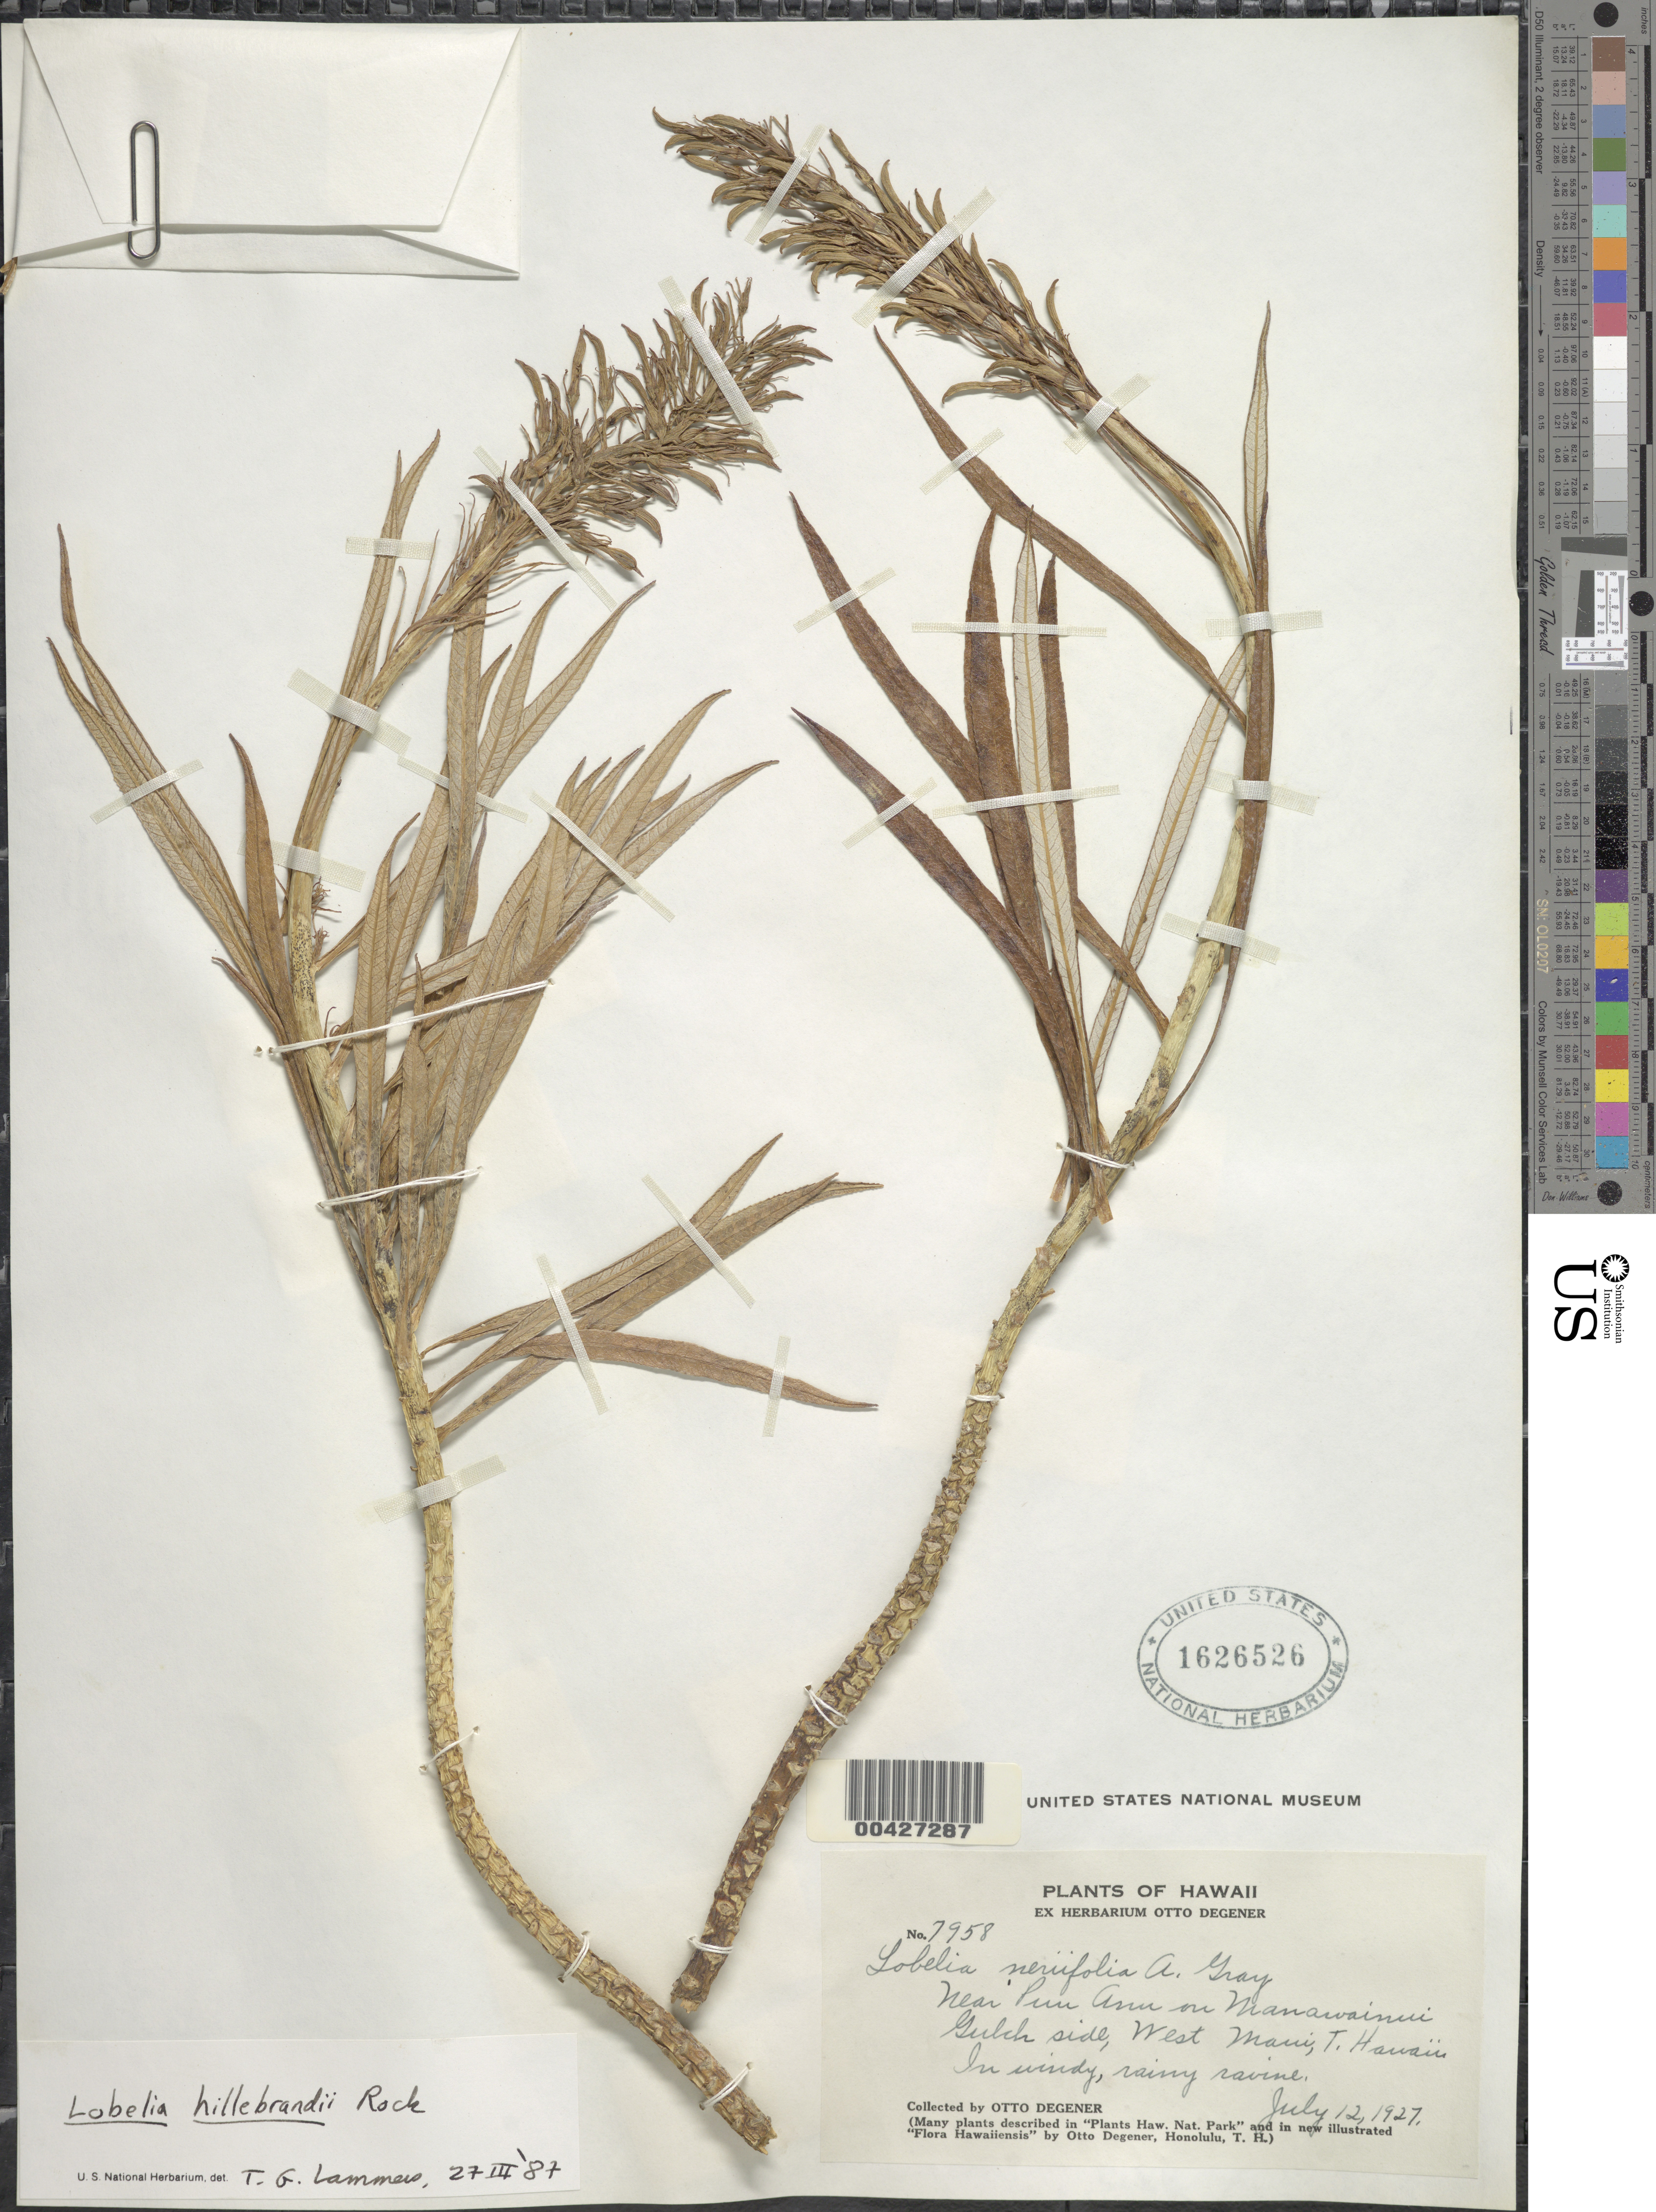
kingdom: Plantae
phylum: Tracheophyta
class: Magnoliopsida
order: Asterales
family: Campanulaceae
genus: Lobelia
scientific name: Lobelia hillebrandii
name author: Rock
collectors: O. Degener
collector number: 7958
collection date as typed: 12 Jul 1927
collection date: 1927-07-12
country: United States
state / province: Hawaii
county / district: Maui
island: Maui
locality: Near Puu Anu on Manawainui Gulch side, West Maui.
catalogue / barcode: US 1626526